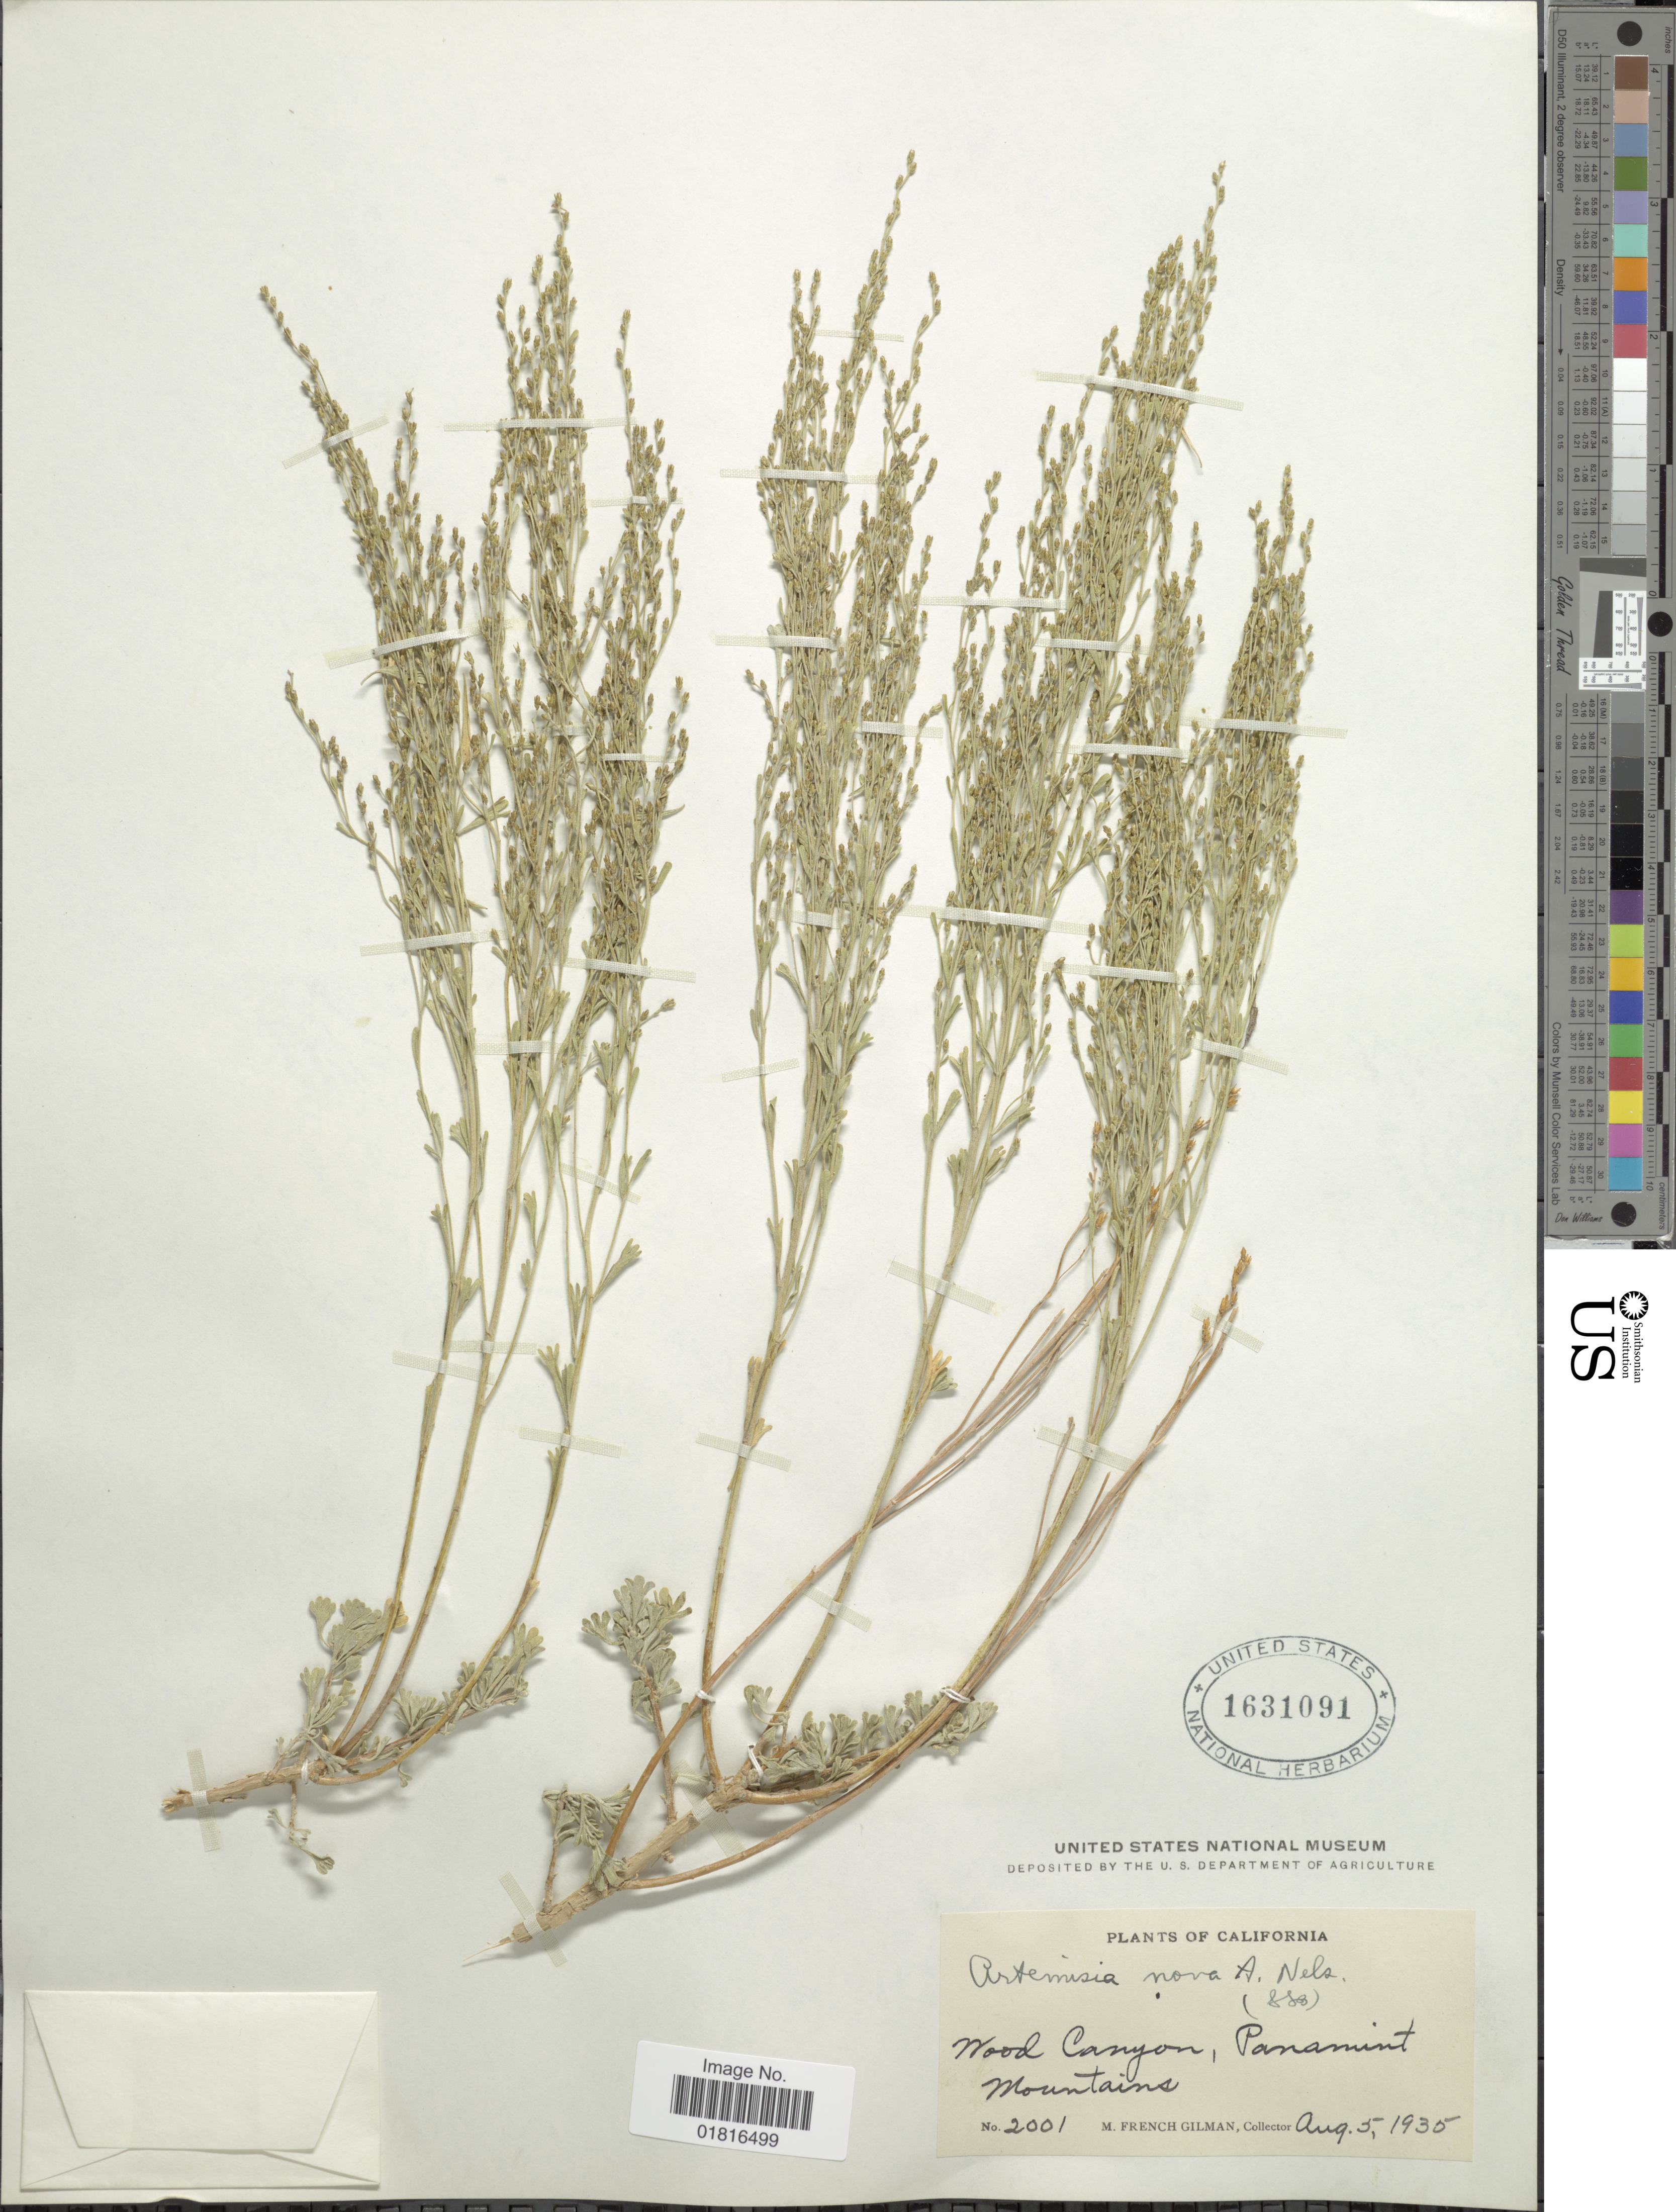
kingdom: Plantae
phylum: Tracheophyta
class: Magnoliopsida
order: Asterales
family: Asteraceae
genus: Artemisia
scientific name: Artemisia nova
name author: A. Nelson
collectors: M. F. Gilman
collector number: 2001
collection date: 1935-08-05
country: United States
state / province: California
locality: Wood Canyon, Panamint Mountains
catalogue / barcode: US 1631091